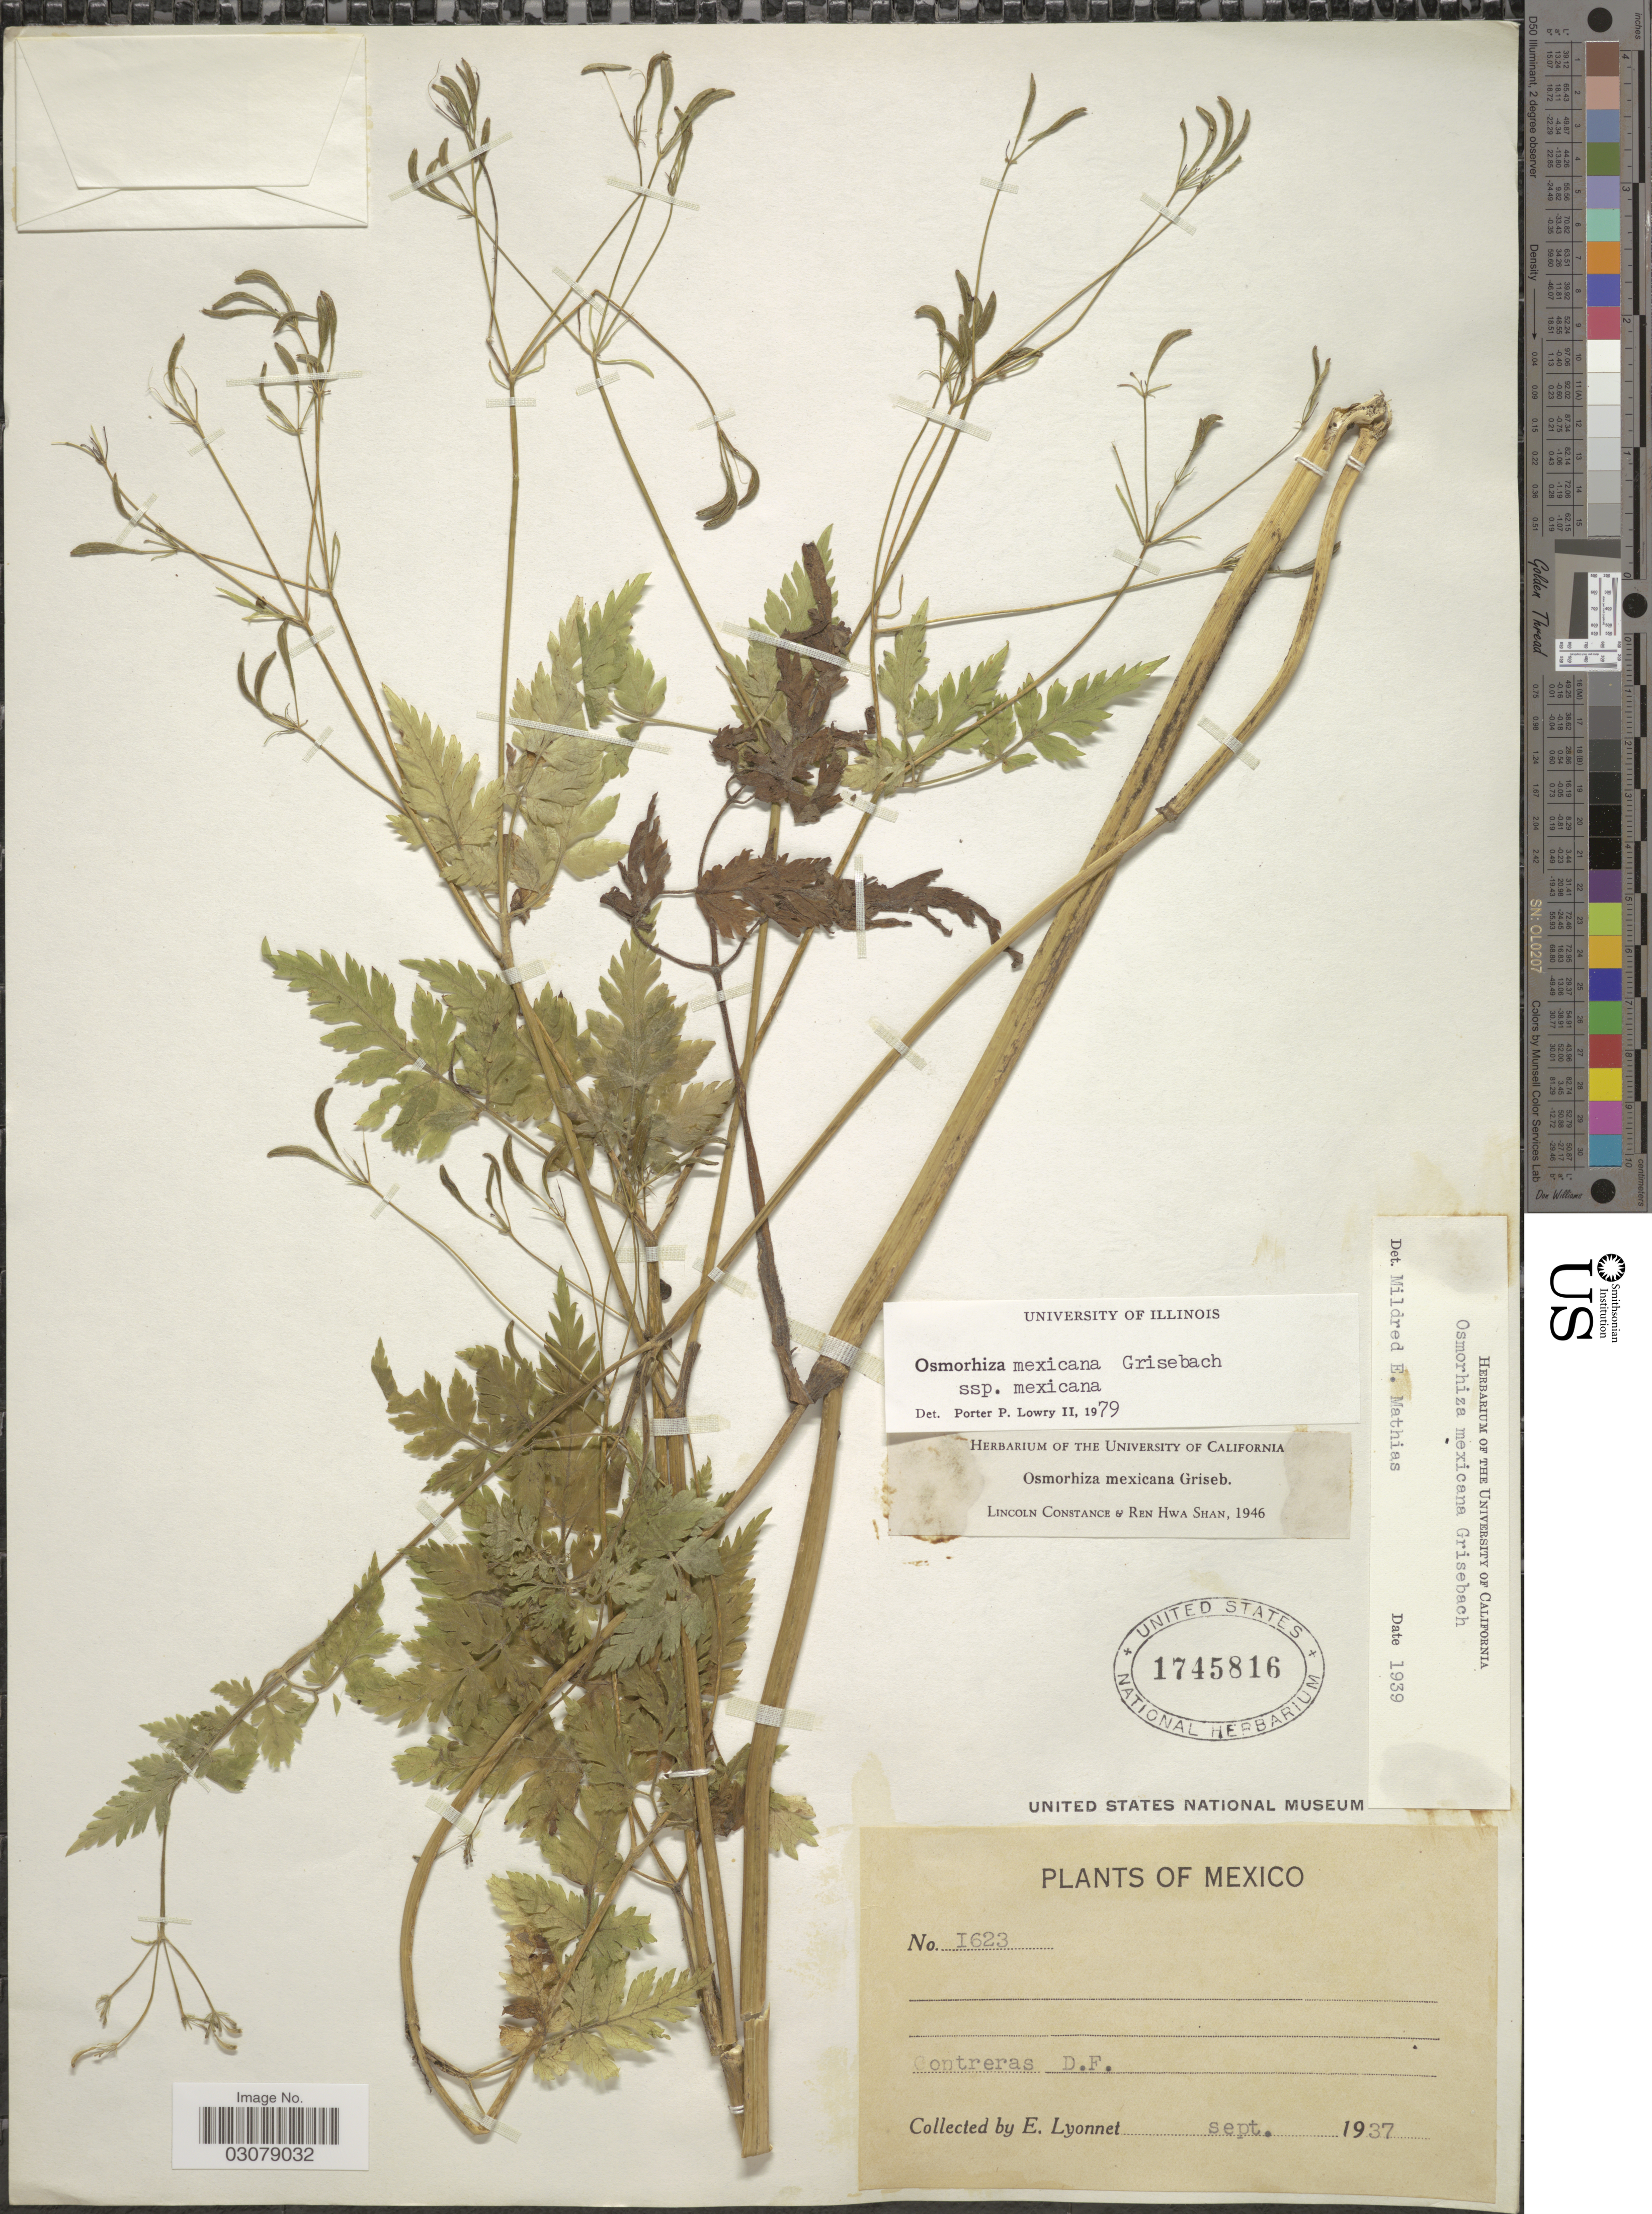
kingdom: Plantae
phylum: Tracheophyta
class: Magnoliopsida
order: Apiales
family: Apiaceae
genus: Osmorhiza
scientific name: Osmorhiza mexicana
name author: Griseb.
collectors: E. Lyonnet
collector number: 1623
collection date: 1937-09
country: Mexico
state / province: Distrito Federal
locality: Contreras, D.F.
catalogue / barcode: US 1745816